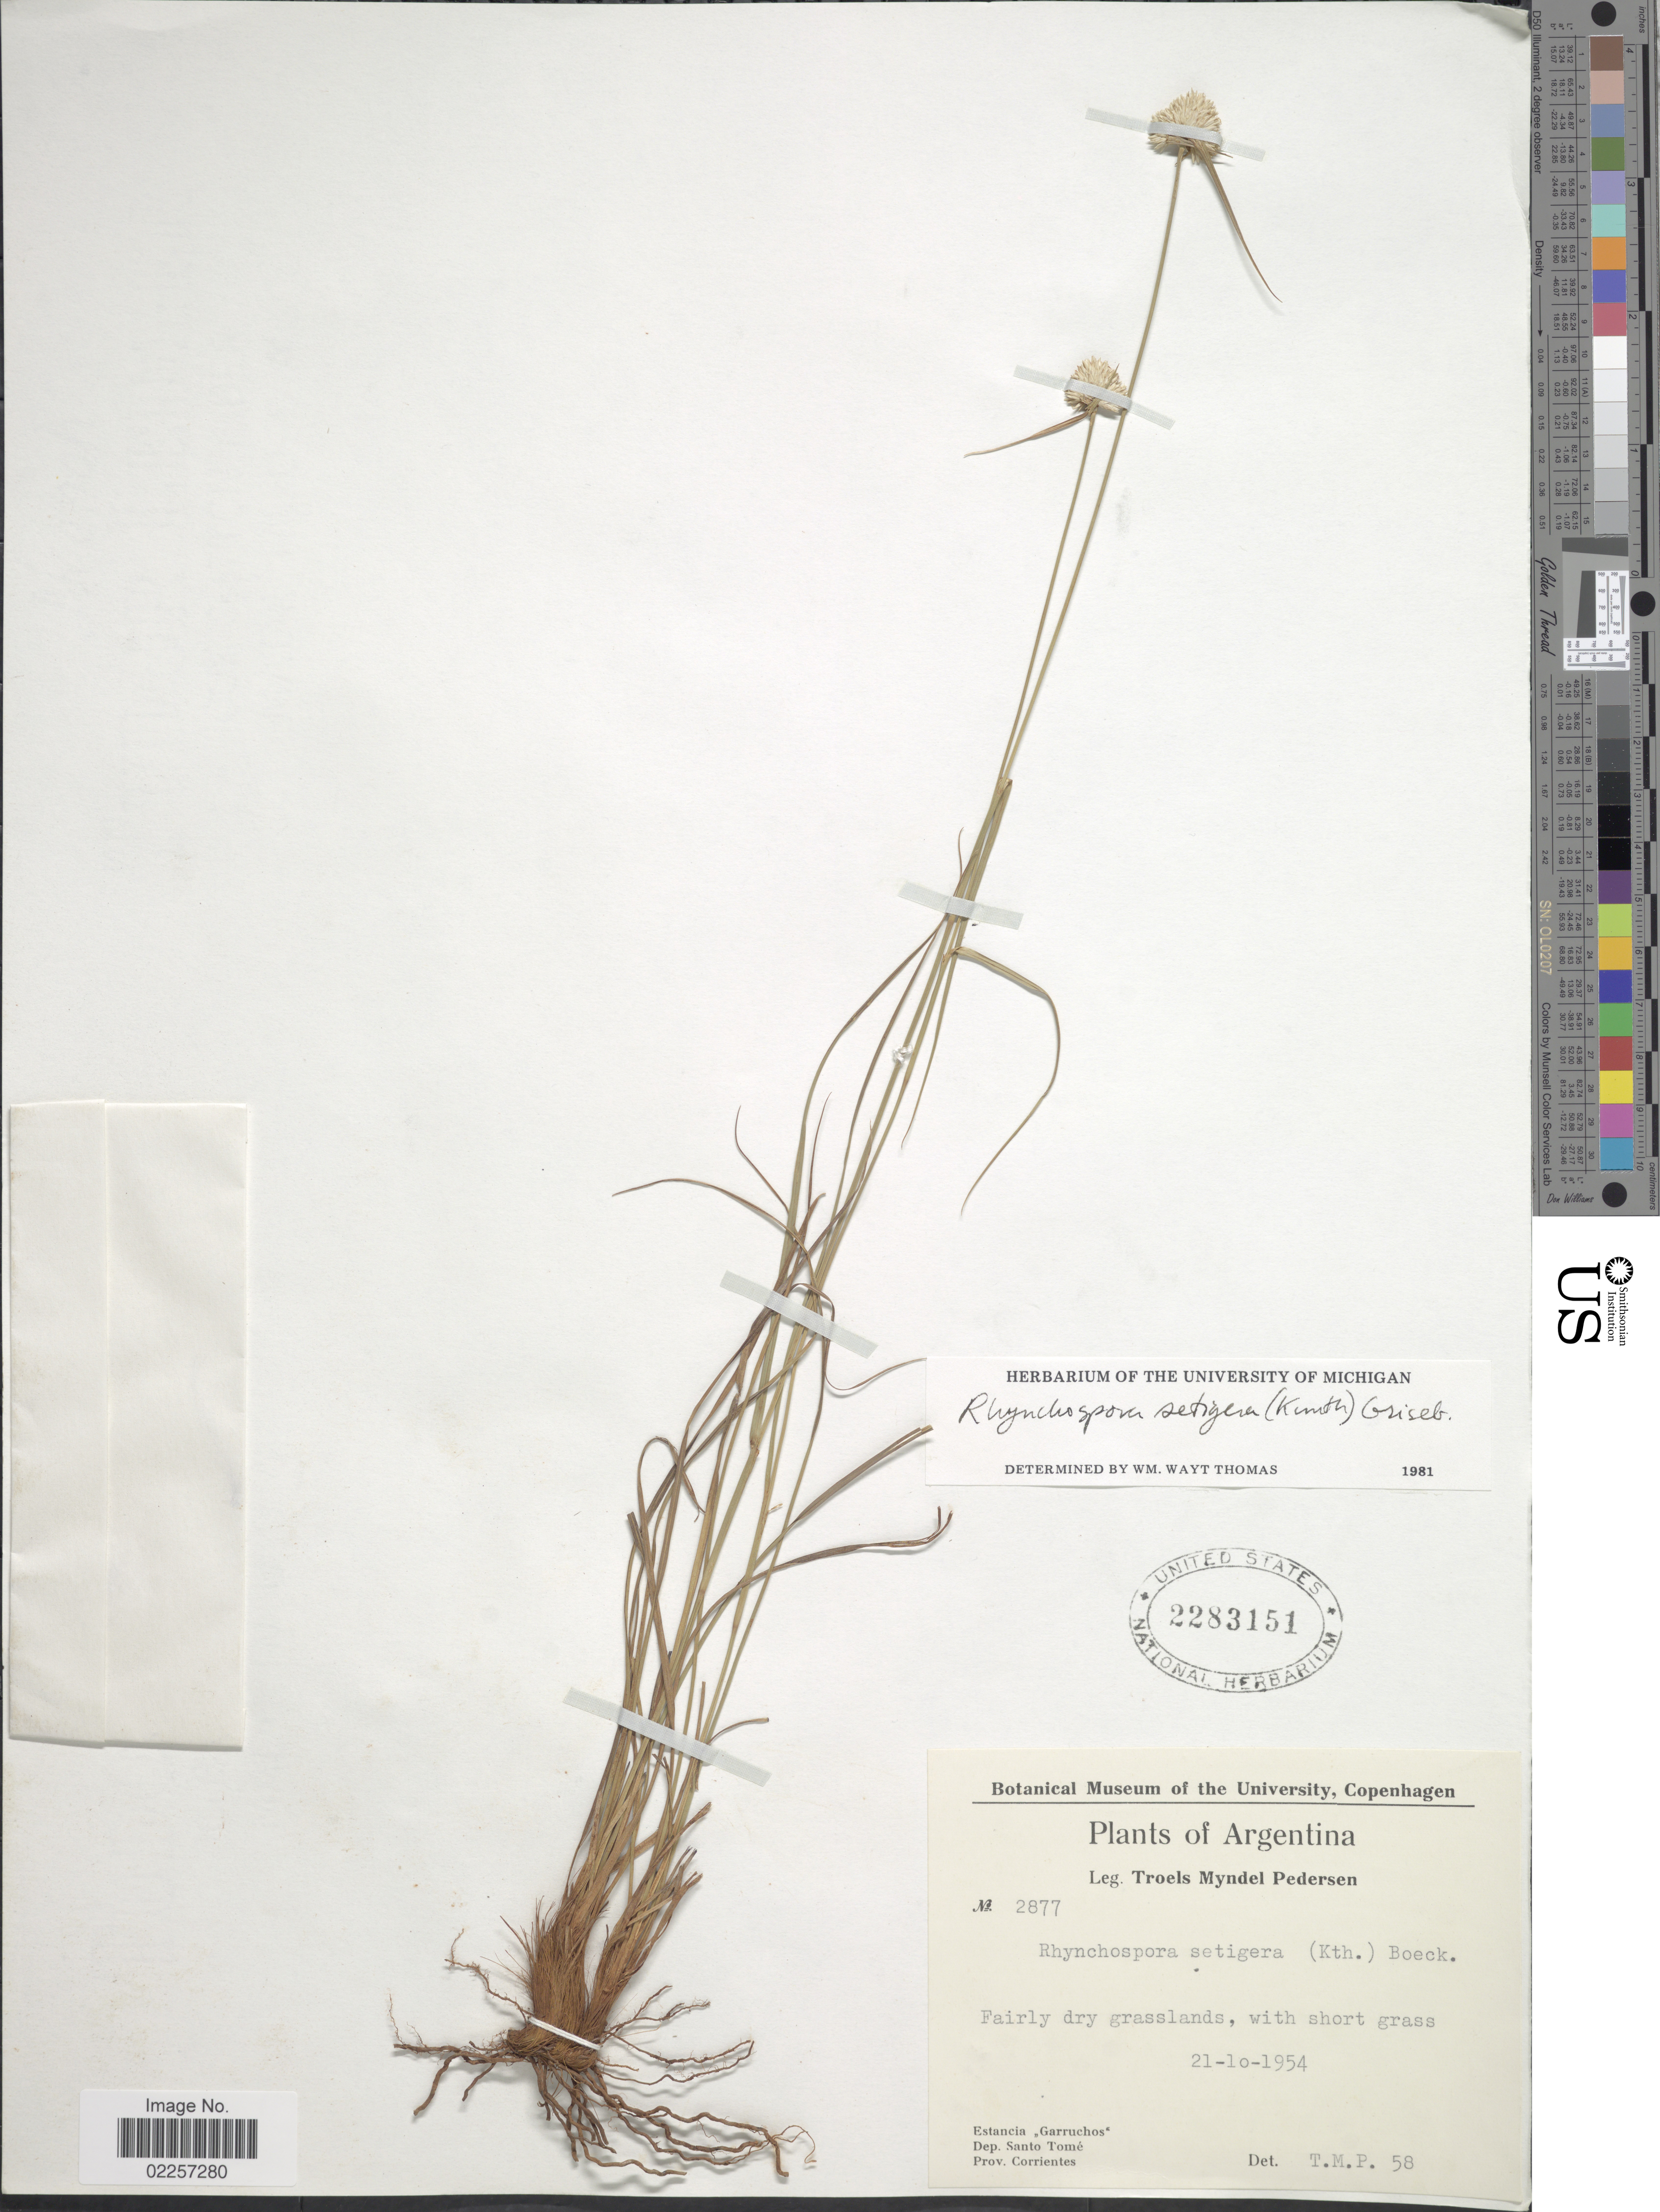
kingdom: Plantae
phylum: Tracheophyta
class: Liliopsida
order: Poales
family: Cyperaceae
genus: Rhynchospora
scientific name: Rhynchospora setigera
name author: (Kunth) Griseb.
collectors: T. Pederson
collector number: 2877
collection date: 1954-10-21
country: Argentina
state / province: Corrientes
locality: Fairly dry grasslands, with short grass, Estancia Garruchos, dept. Santo Tome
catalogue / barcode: US 2283151